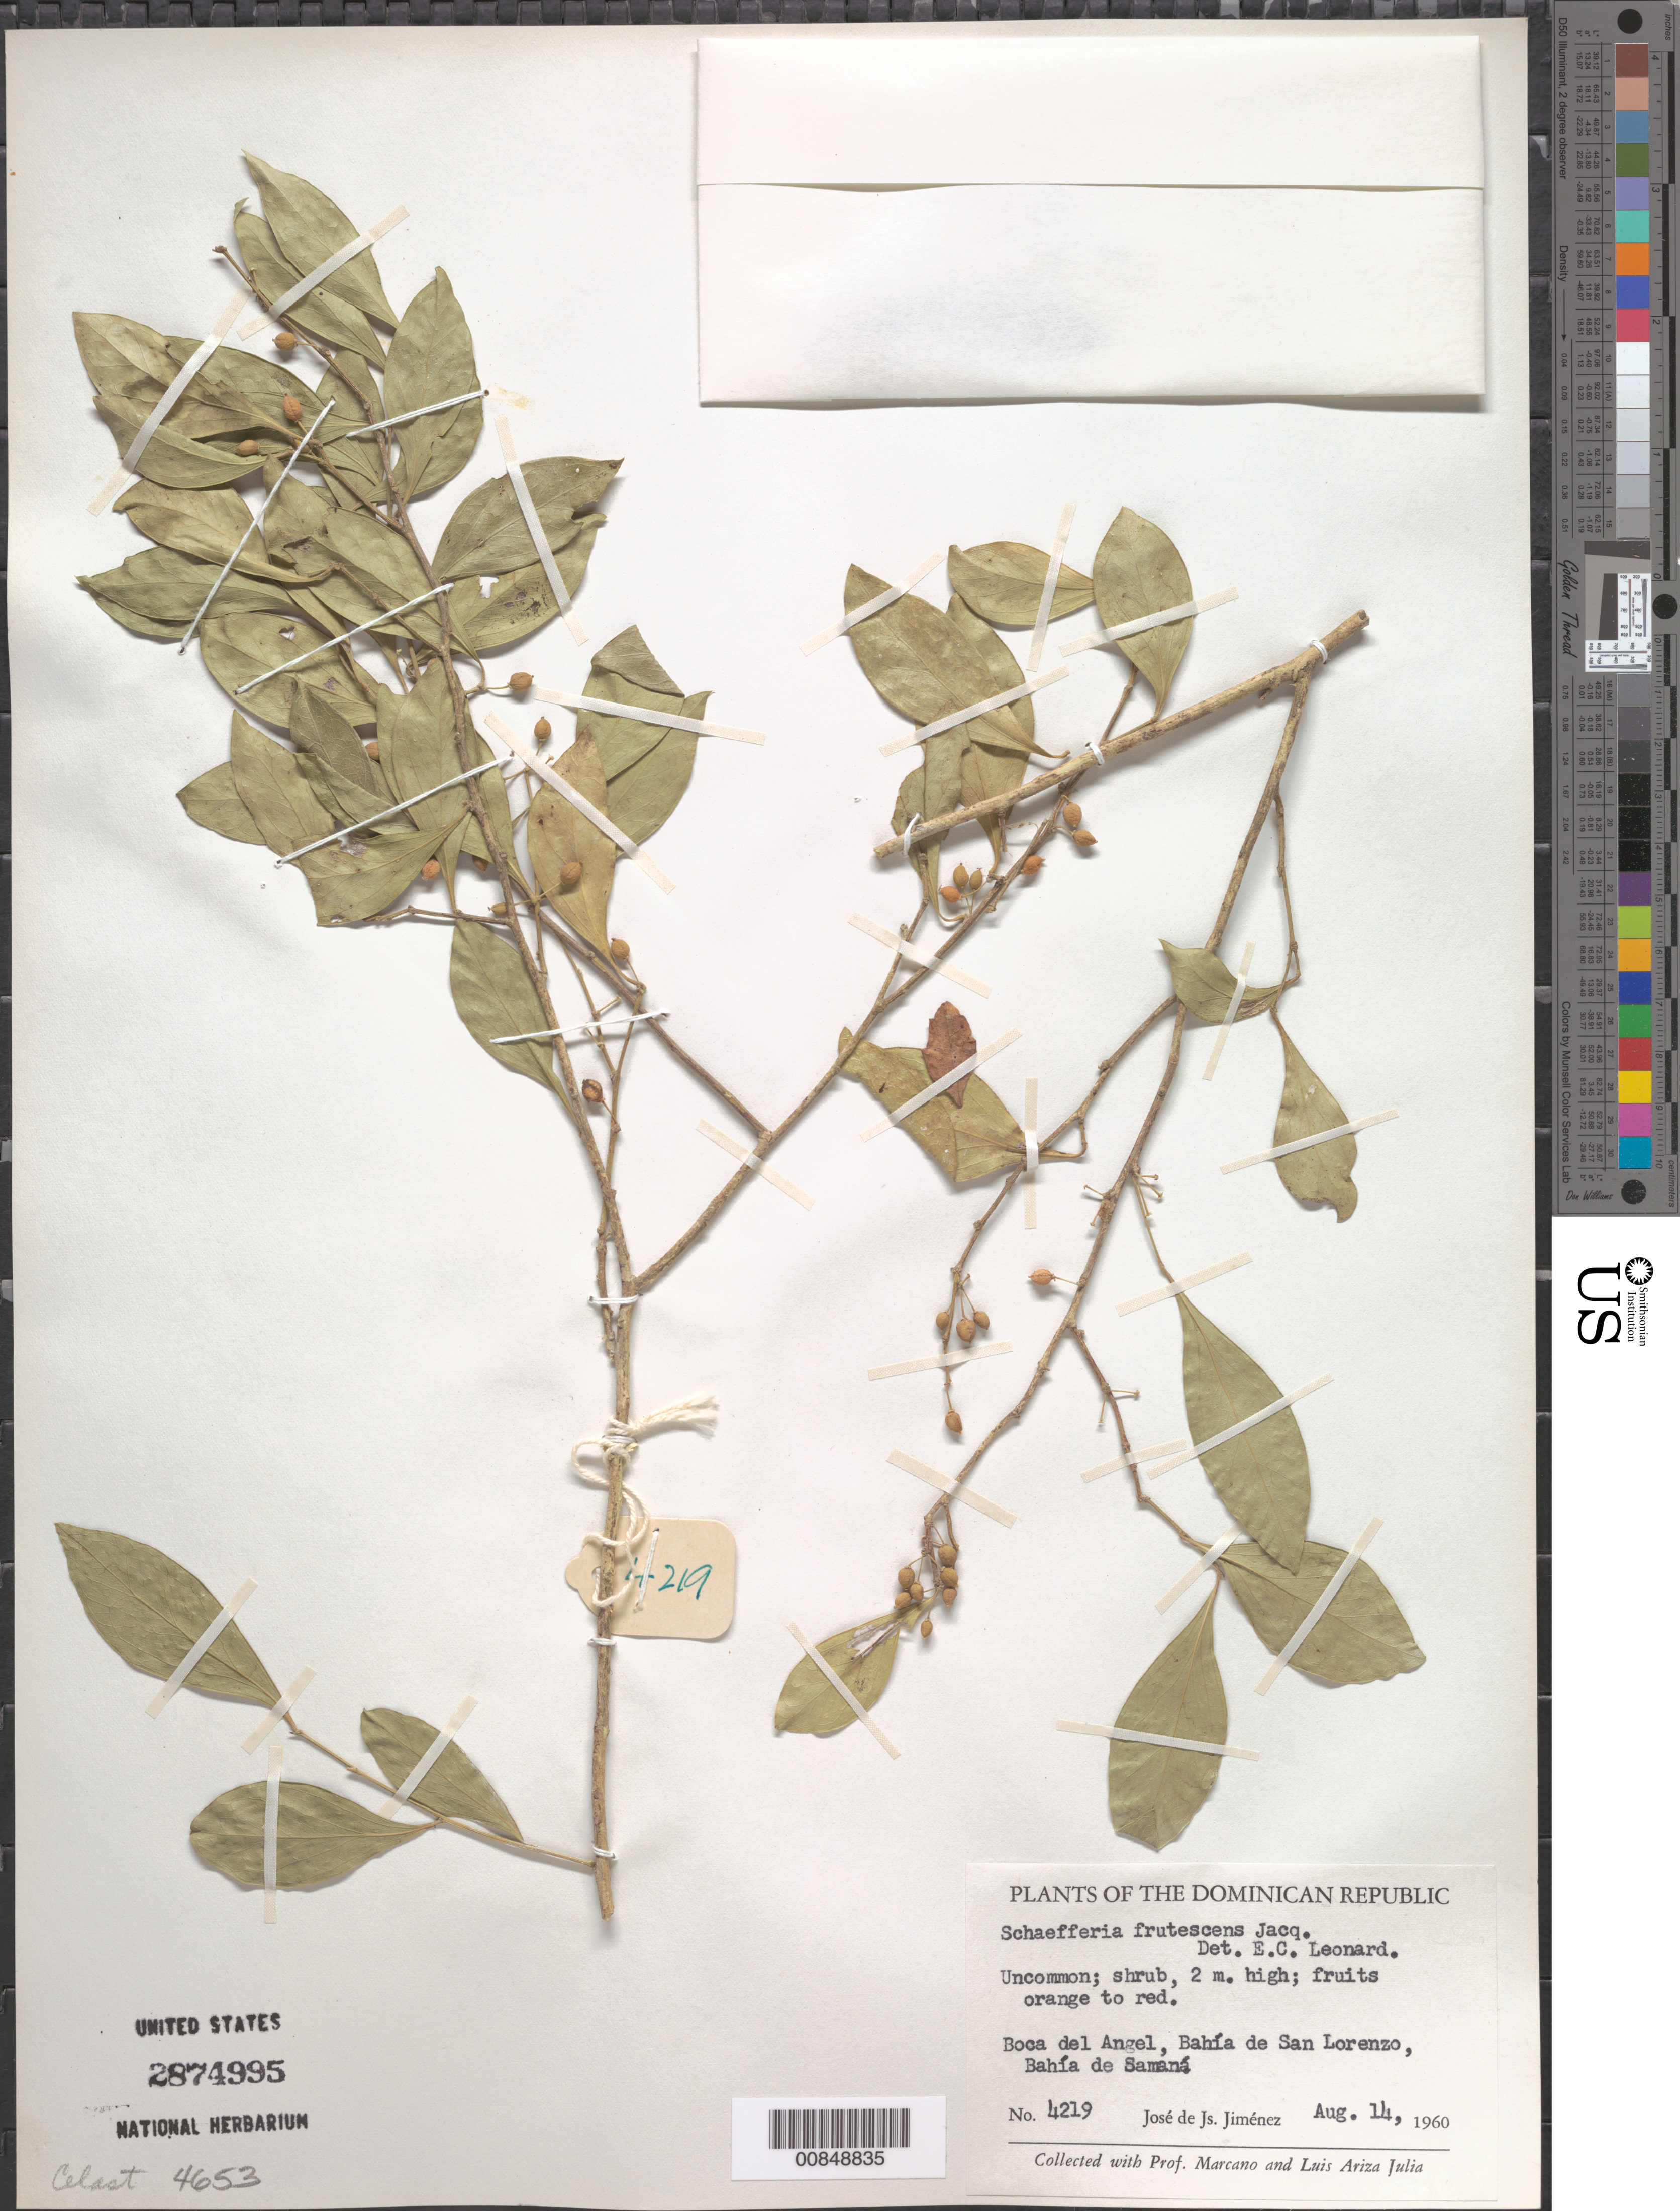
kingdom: Plantae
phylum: Tracheophyta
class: Magnoliopsida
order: Celastrales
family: Celastraceae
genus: Schaefferia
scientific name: Schaefferia frutescens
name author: Jacq.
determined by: Leonard, Emery C., (US)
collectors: J. J. Jiménez Almonte, E. J. Marcano F. & L. Ariza-Julia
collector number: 4219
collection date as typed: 14 Aug 1960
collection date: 1960-08-14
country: Dominican Republic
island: Hispaniola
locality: Boca del Angel, Bahía de San Lorenzo, Bahía de Samaná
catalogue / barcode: US 2874995